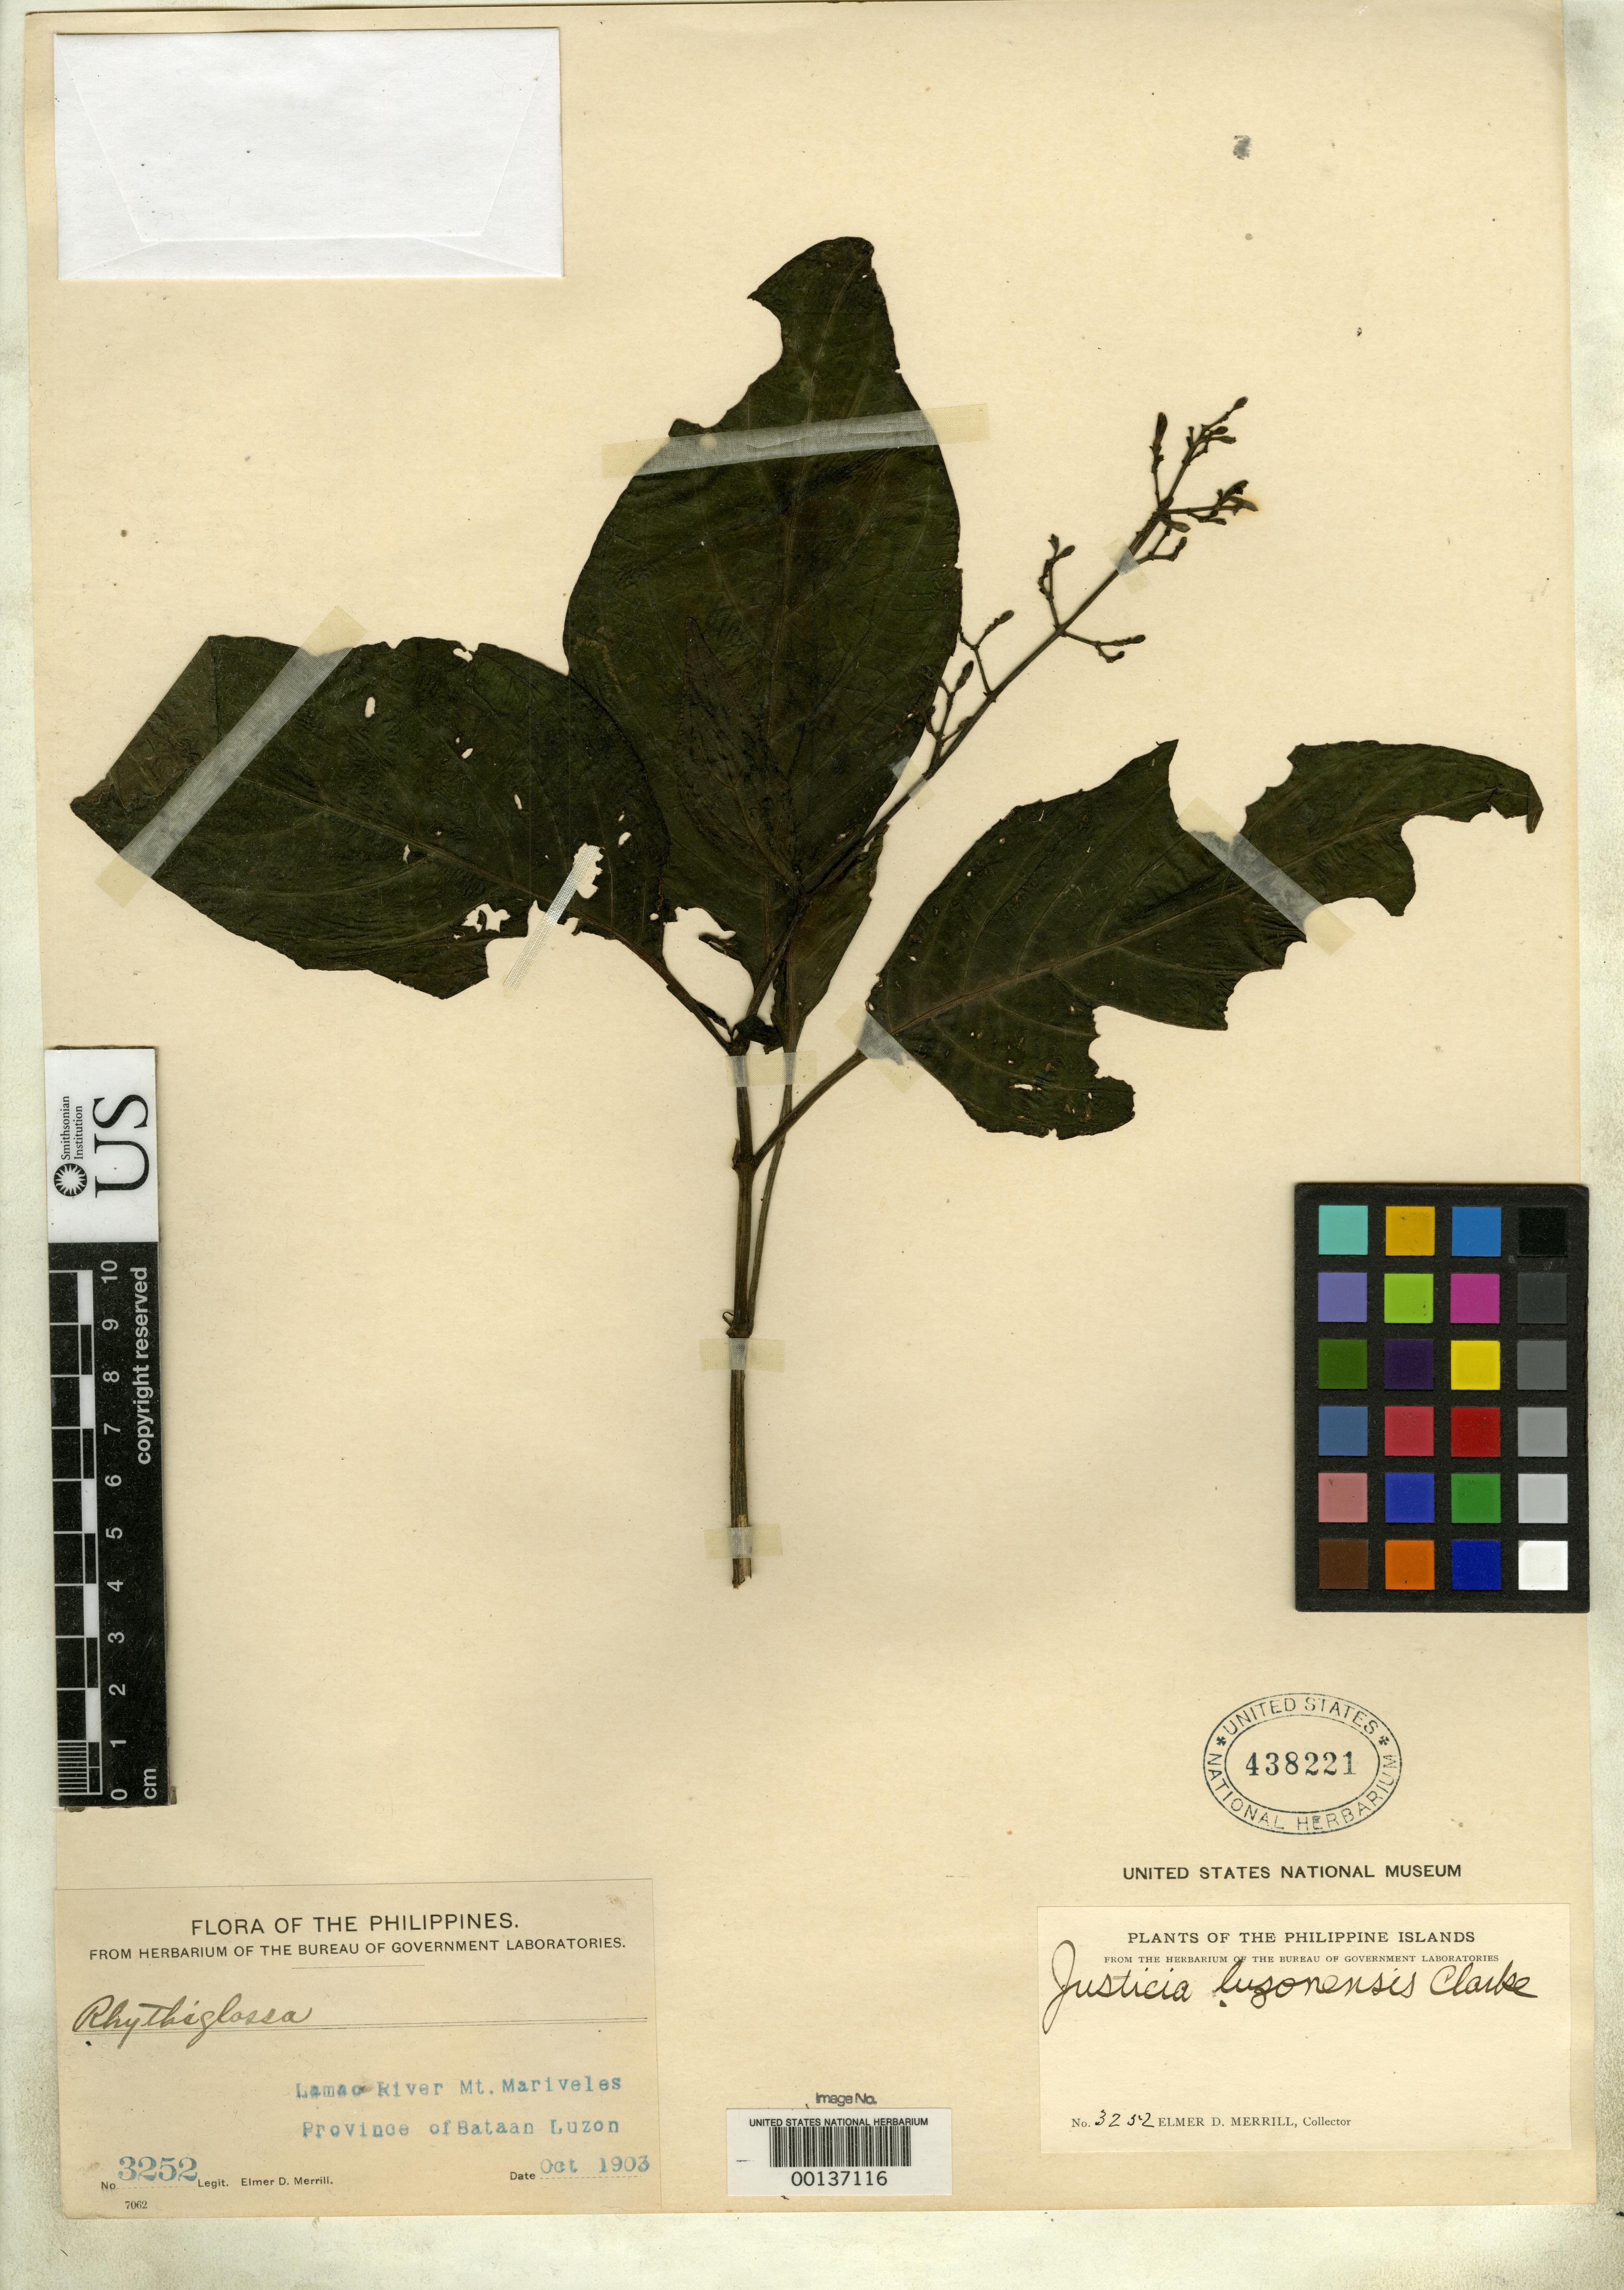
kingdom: Plantae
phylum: Tracheophyta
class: Magnoliopsida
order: Lamiales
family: Acanthaceae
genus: Justicia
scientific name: Justicia luzonensis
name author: C.B. Clarke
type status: Isosyntype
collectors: E. D. Merrill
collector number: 3252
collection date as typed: Oct 1903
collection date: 1903-10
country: Philippines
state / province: Central Luzon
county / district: Bataan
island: Luzon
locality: Lamao River, Mt Mariveles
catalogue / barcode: US 438221